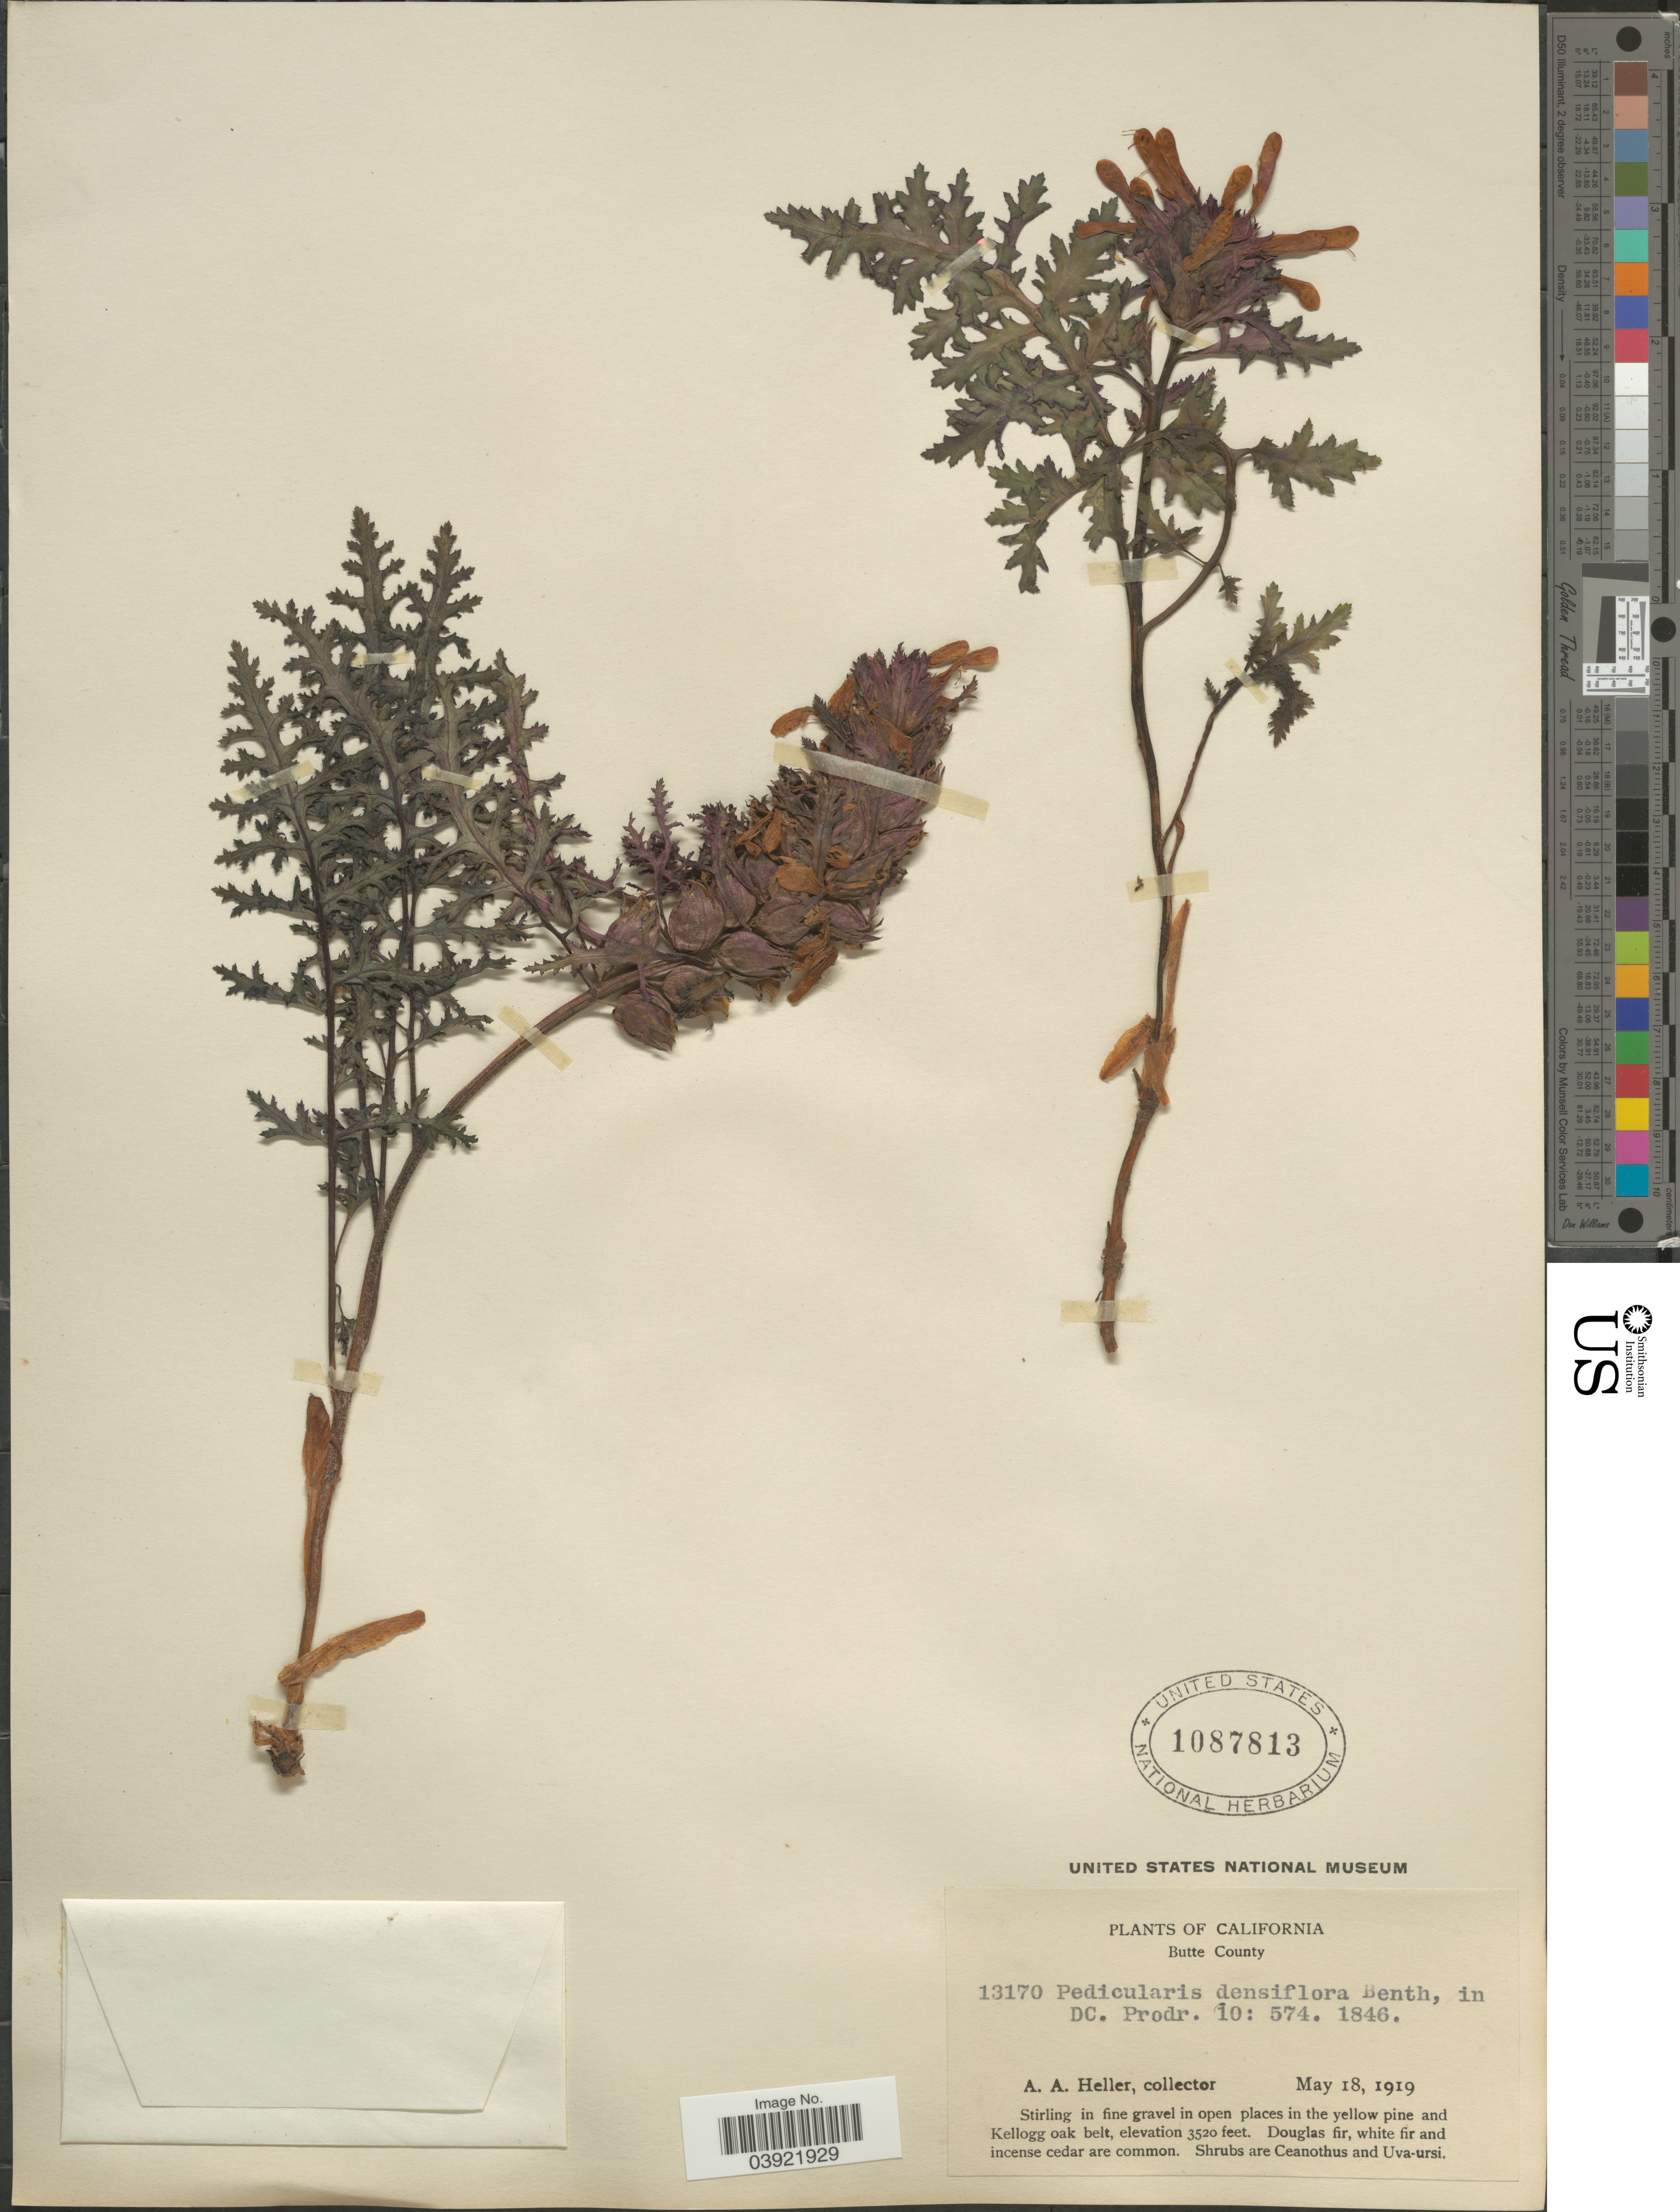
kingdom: Plantae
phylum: Tracheophyta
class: Magnoliopsida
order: Lamiales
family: Orobanchaceae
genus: Pedicularis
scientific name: Pedicularis densiflora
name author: Benth.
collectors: A. A. Heller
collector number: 13170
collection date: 1919-05-18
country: United States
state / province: California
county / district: Butte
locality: Butte County. Stirling in fine gravel in open places in the yellow pine and Kellogg oak belt.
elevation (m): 1073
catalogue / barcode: US 1087813